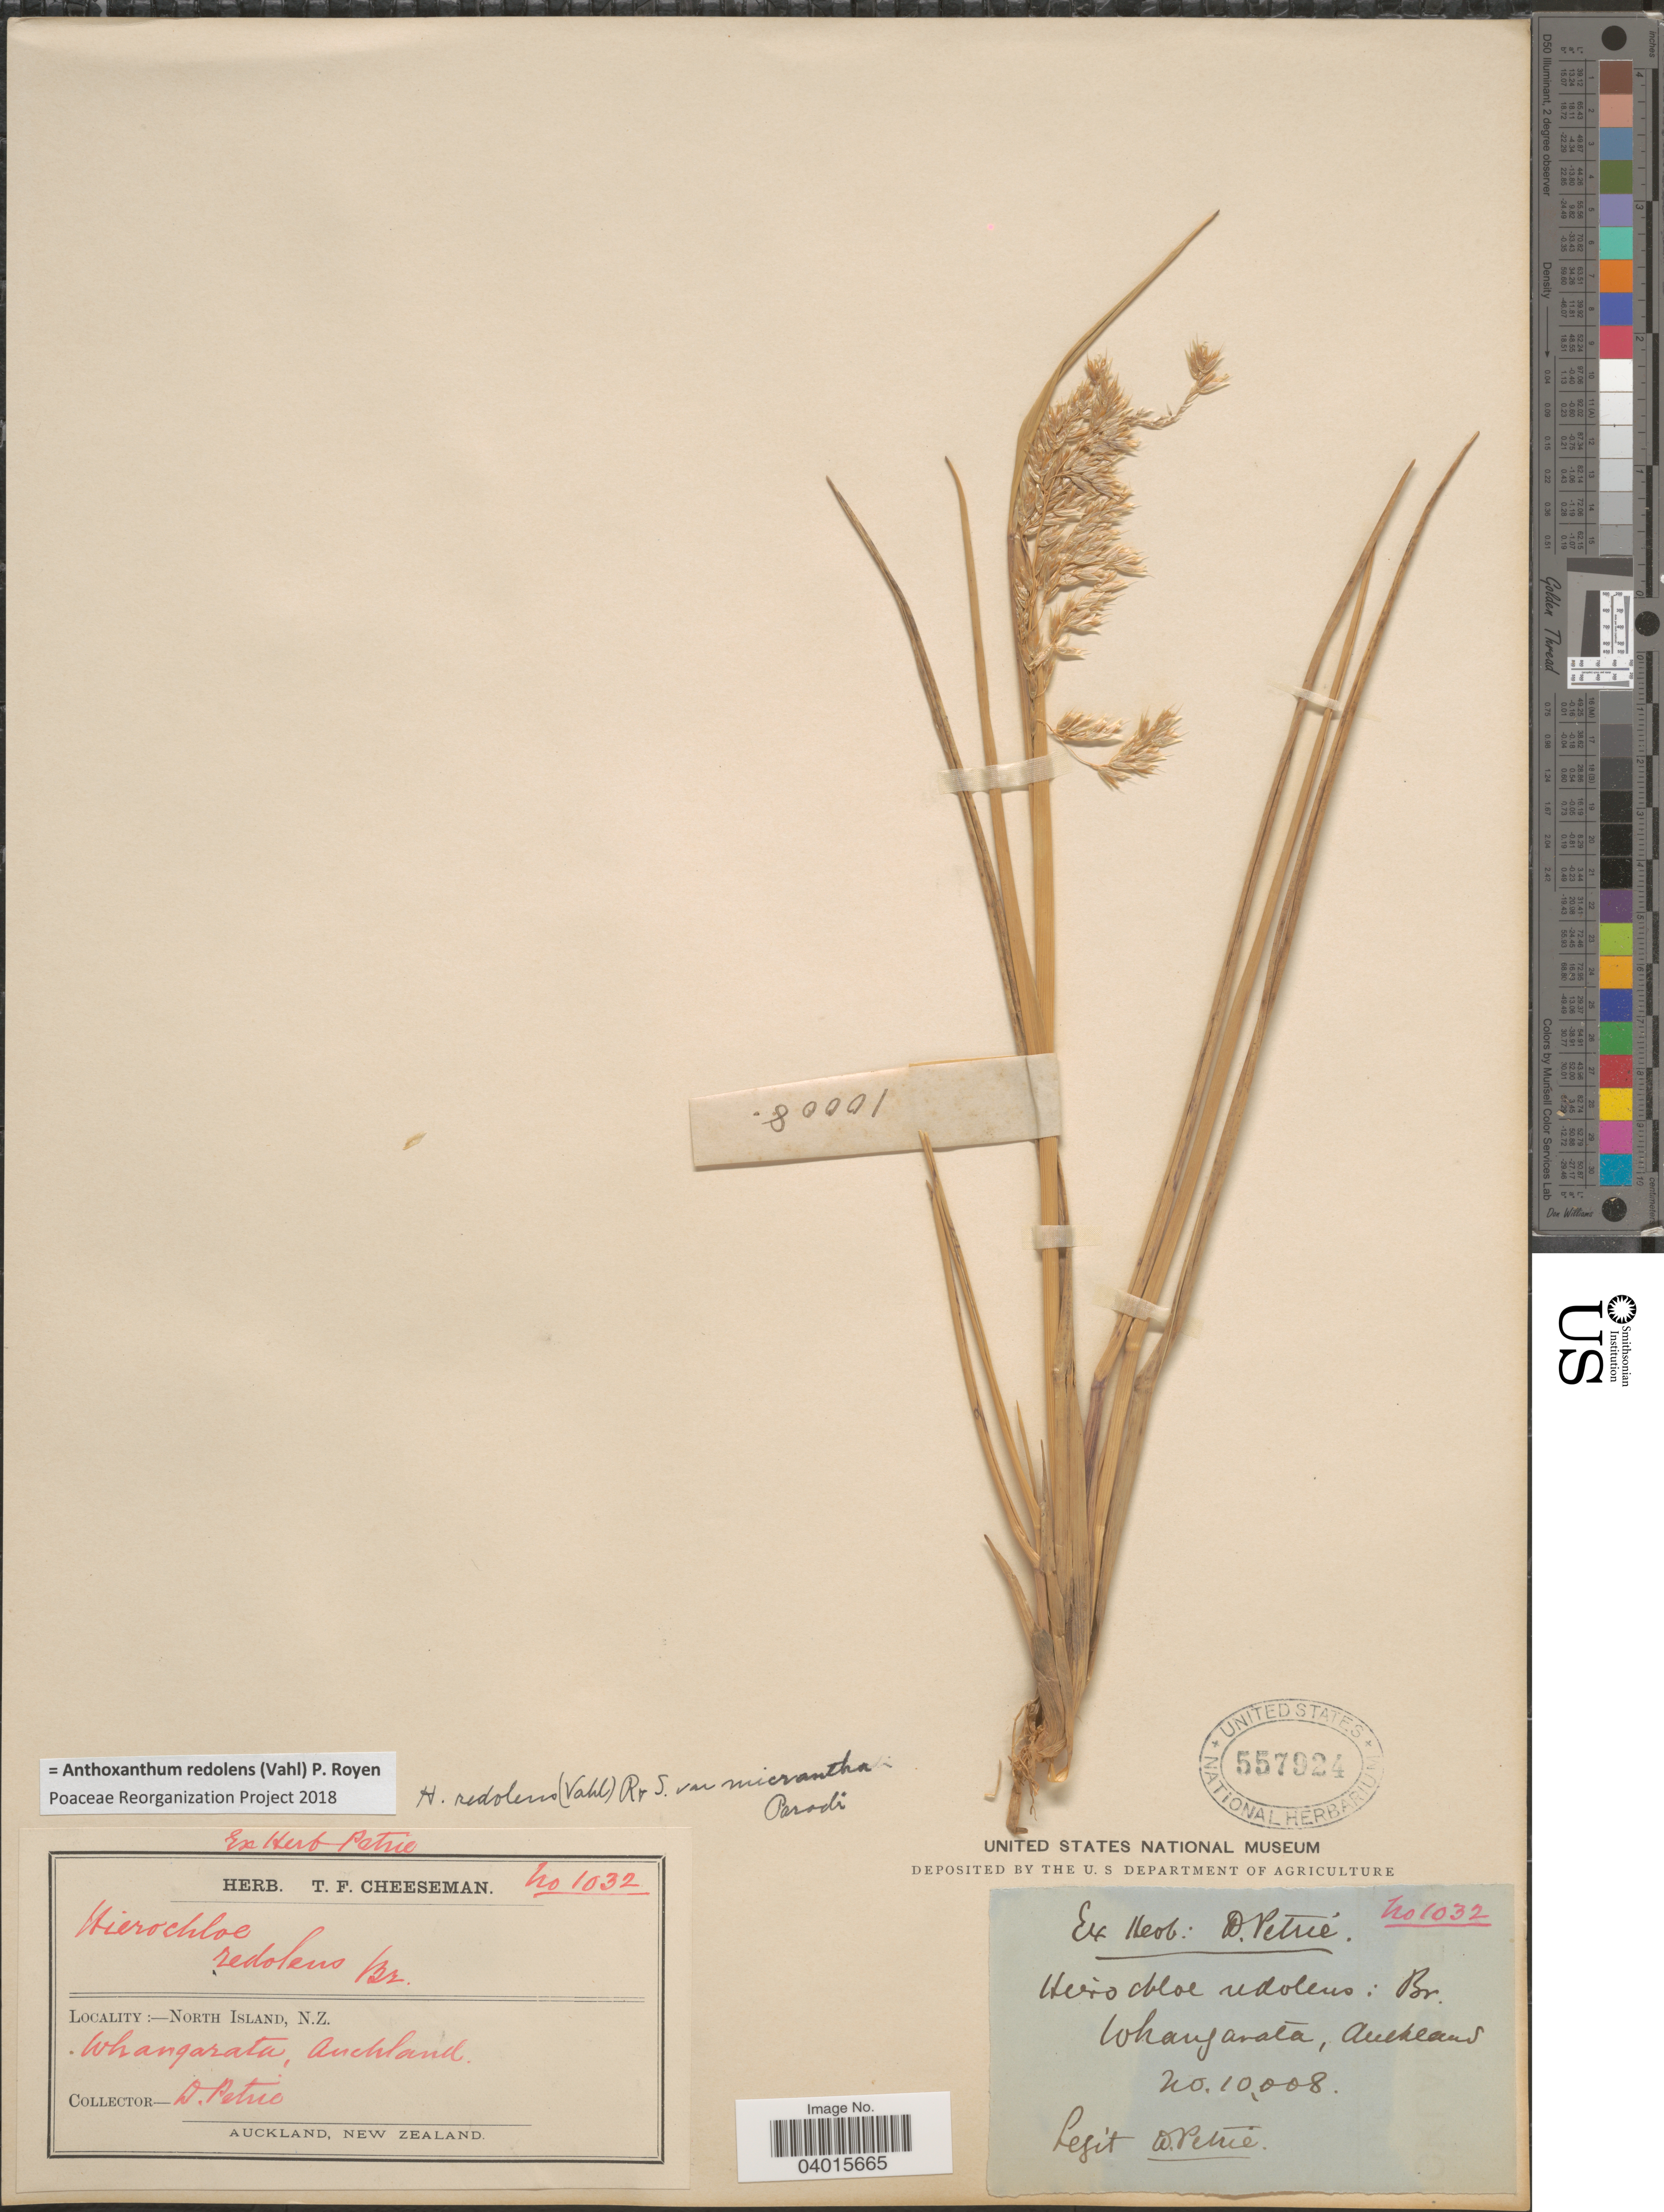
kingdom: Plantae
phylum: Tracheophyta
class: Liliopsida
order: Poales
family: Poaceae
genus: Anthoxanthum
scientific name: Anthoxanthum redolens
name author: (Vahl) P. Royen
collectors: D. Petrie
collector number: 1032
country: New Zealand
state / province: Auckland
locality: North Island. Whangarata.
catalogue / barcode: US 557924